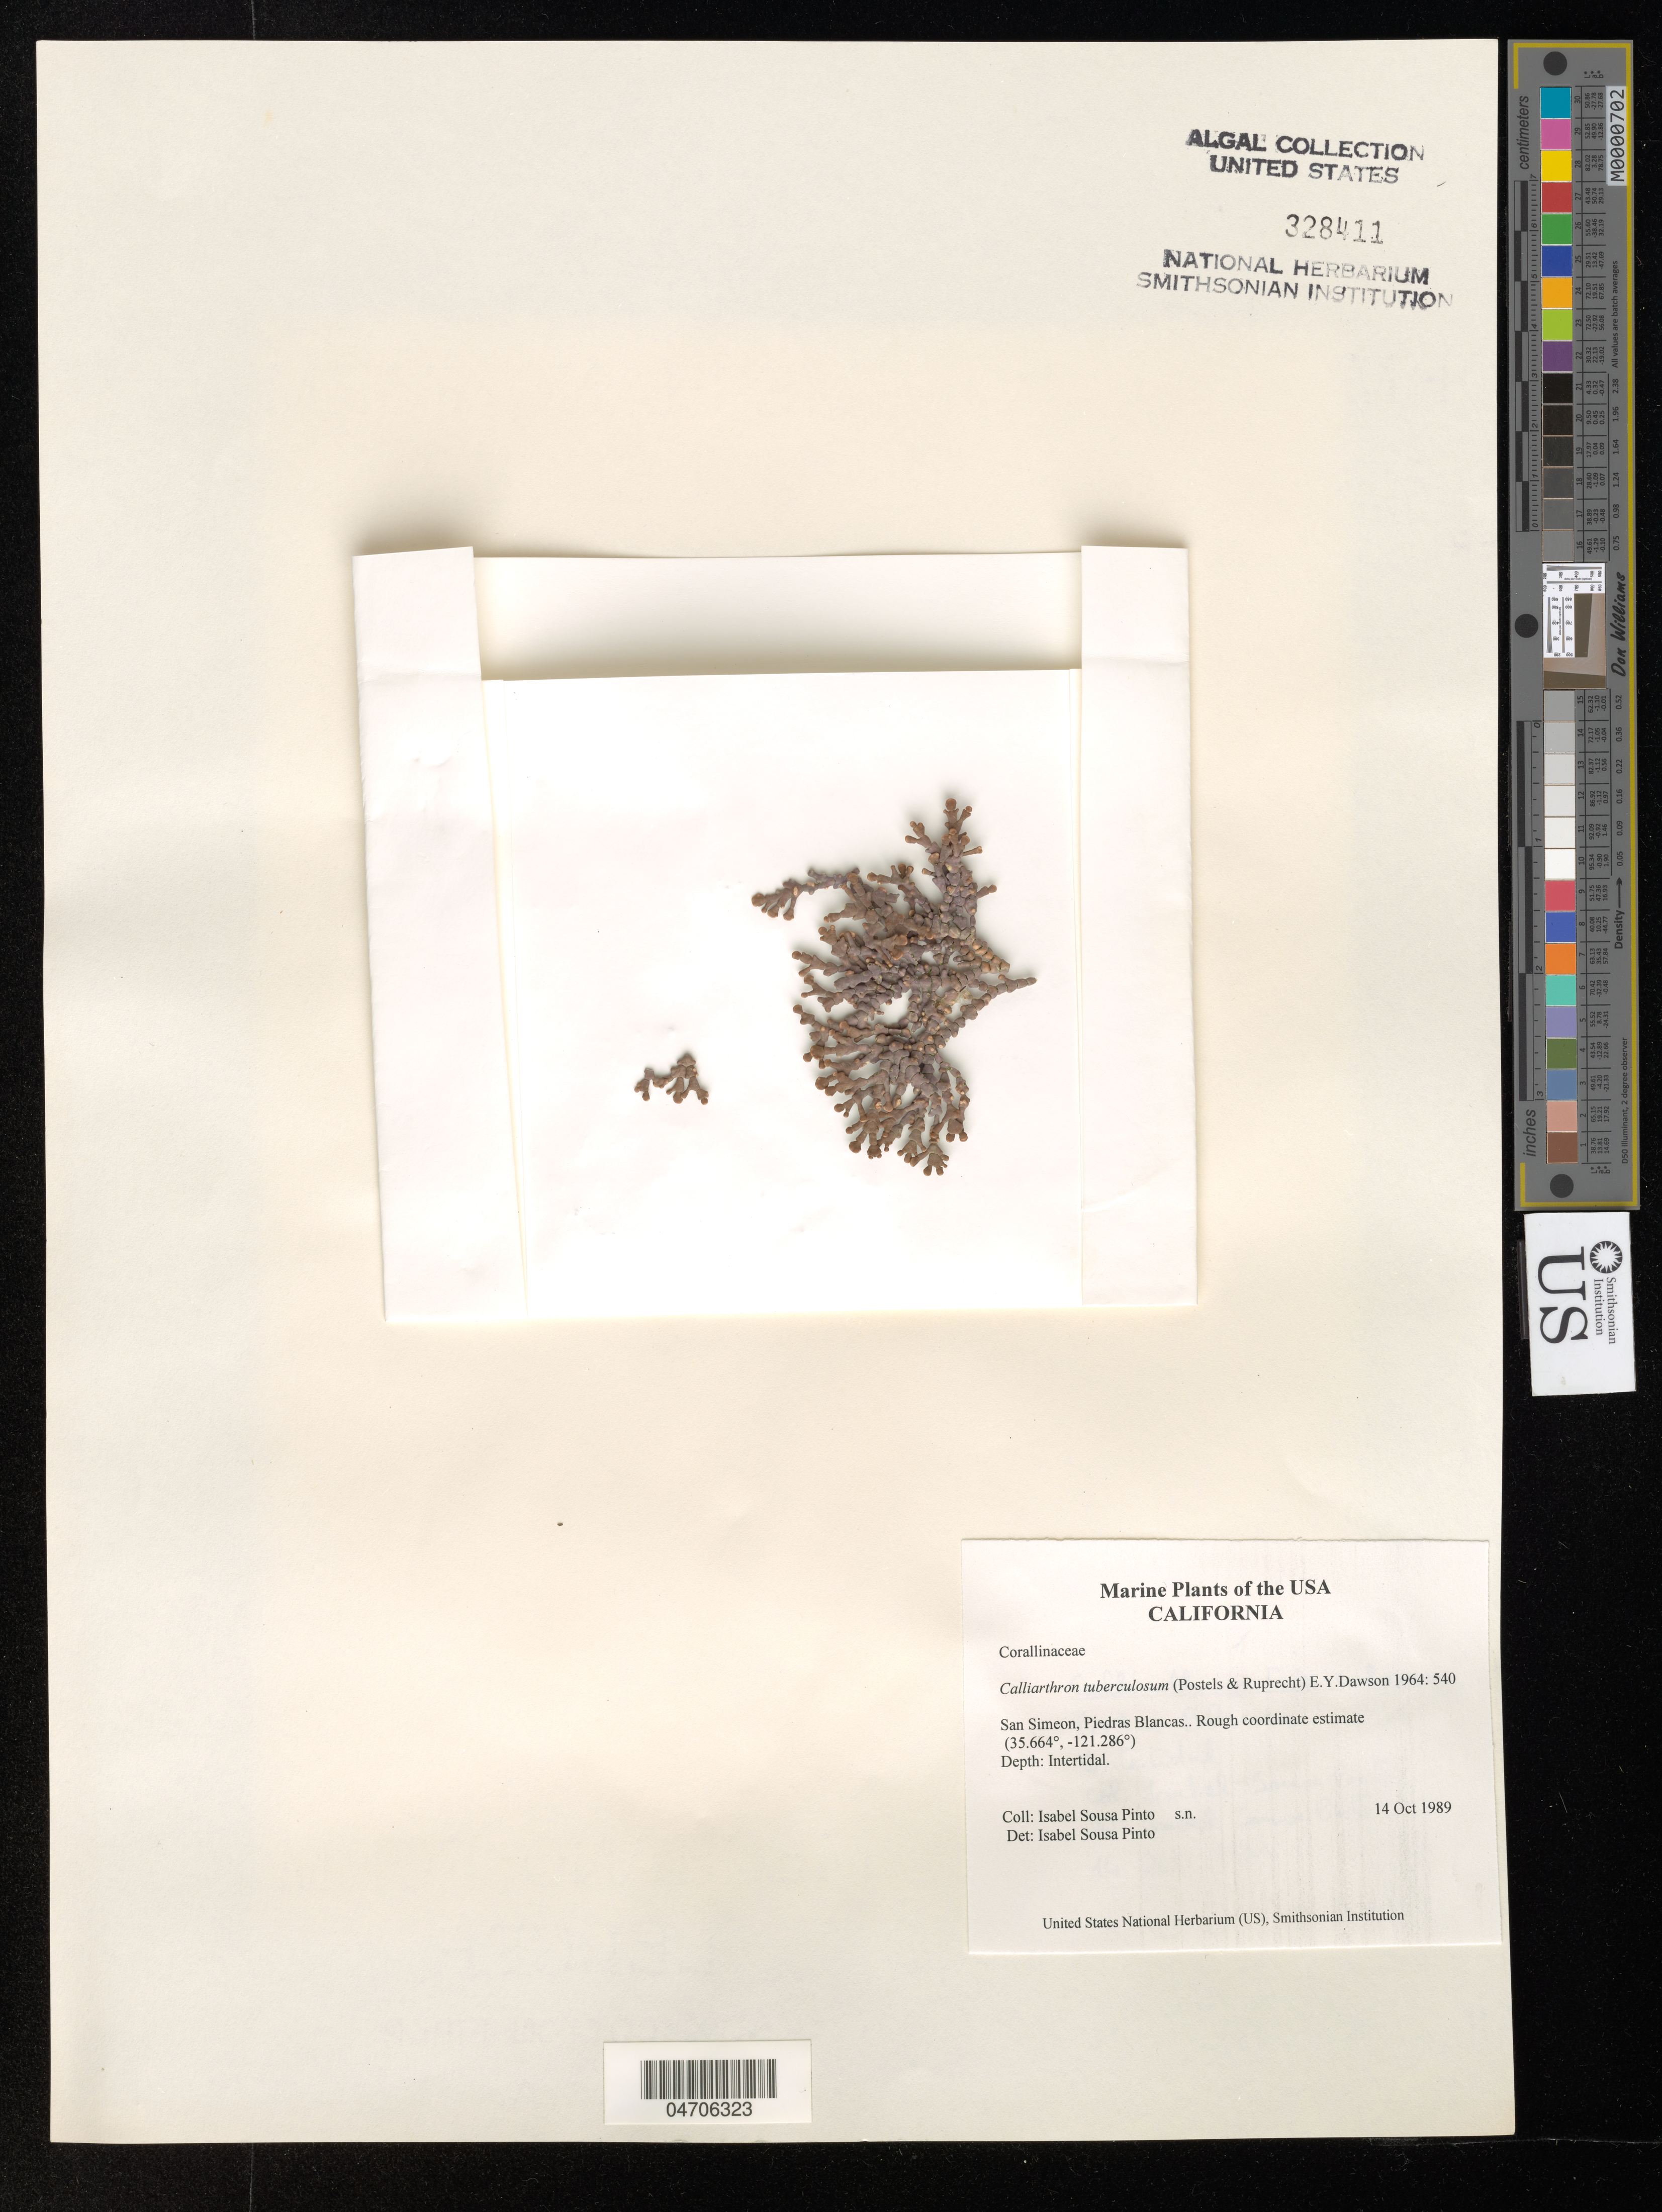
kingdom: Plantae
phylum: Rhodophyta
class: Florideophyceae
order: Corallinales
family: Corallinaceae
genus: Calliarthron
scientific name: Calliarthron tuberculosum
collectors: I. Sousa Pinto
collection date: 1989-10-14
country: United States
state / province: California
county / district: San Luis Obispo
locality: San Simeon, Piedras Blancas.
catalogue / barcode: US 328411